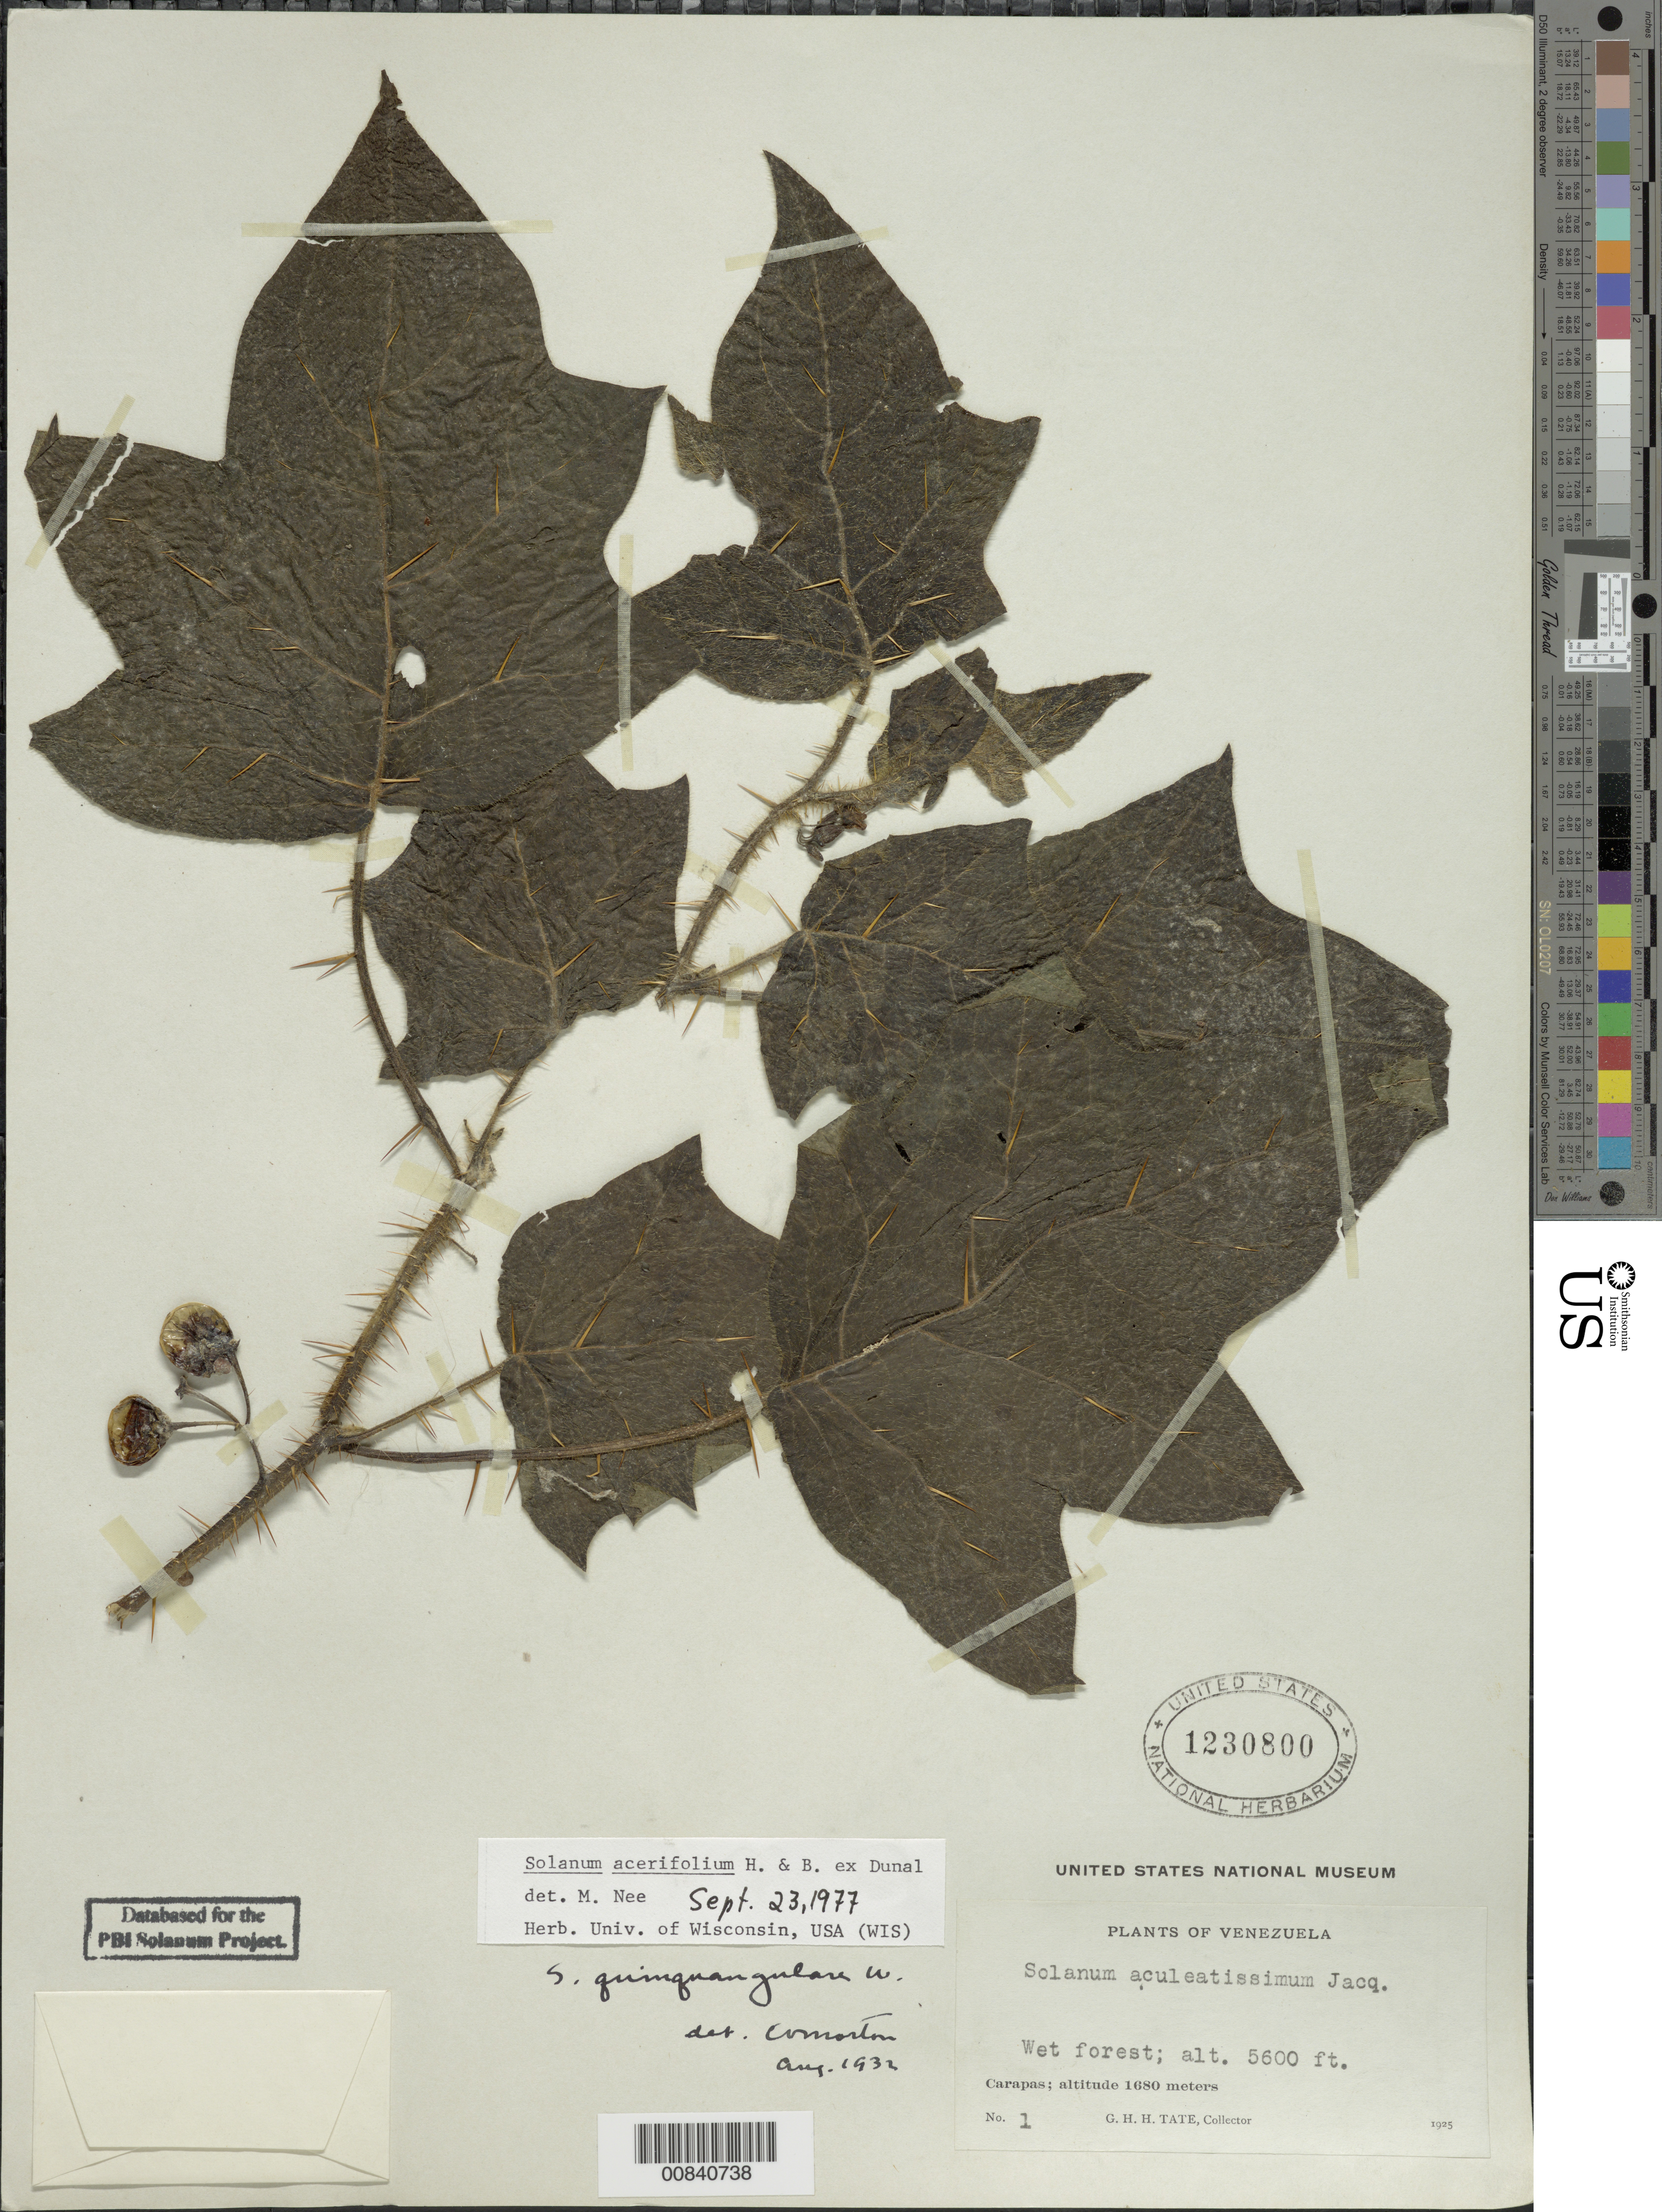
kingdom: Plantae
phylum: Tracheophyta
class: Magnoliopsida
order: Solanales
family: Solanaceae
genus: Solanum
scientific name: Solanum acerifolium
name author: Humb. & Bonpl. ex Dunal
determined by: Nee, Michael H.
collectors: G. Tate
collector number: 1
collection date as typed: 1925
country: Venezuela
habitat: Wet forest.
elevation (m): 1707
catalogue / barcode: US 1230800